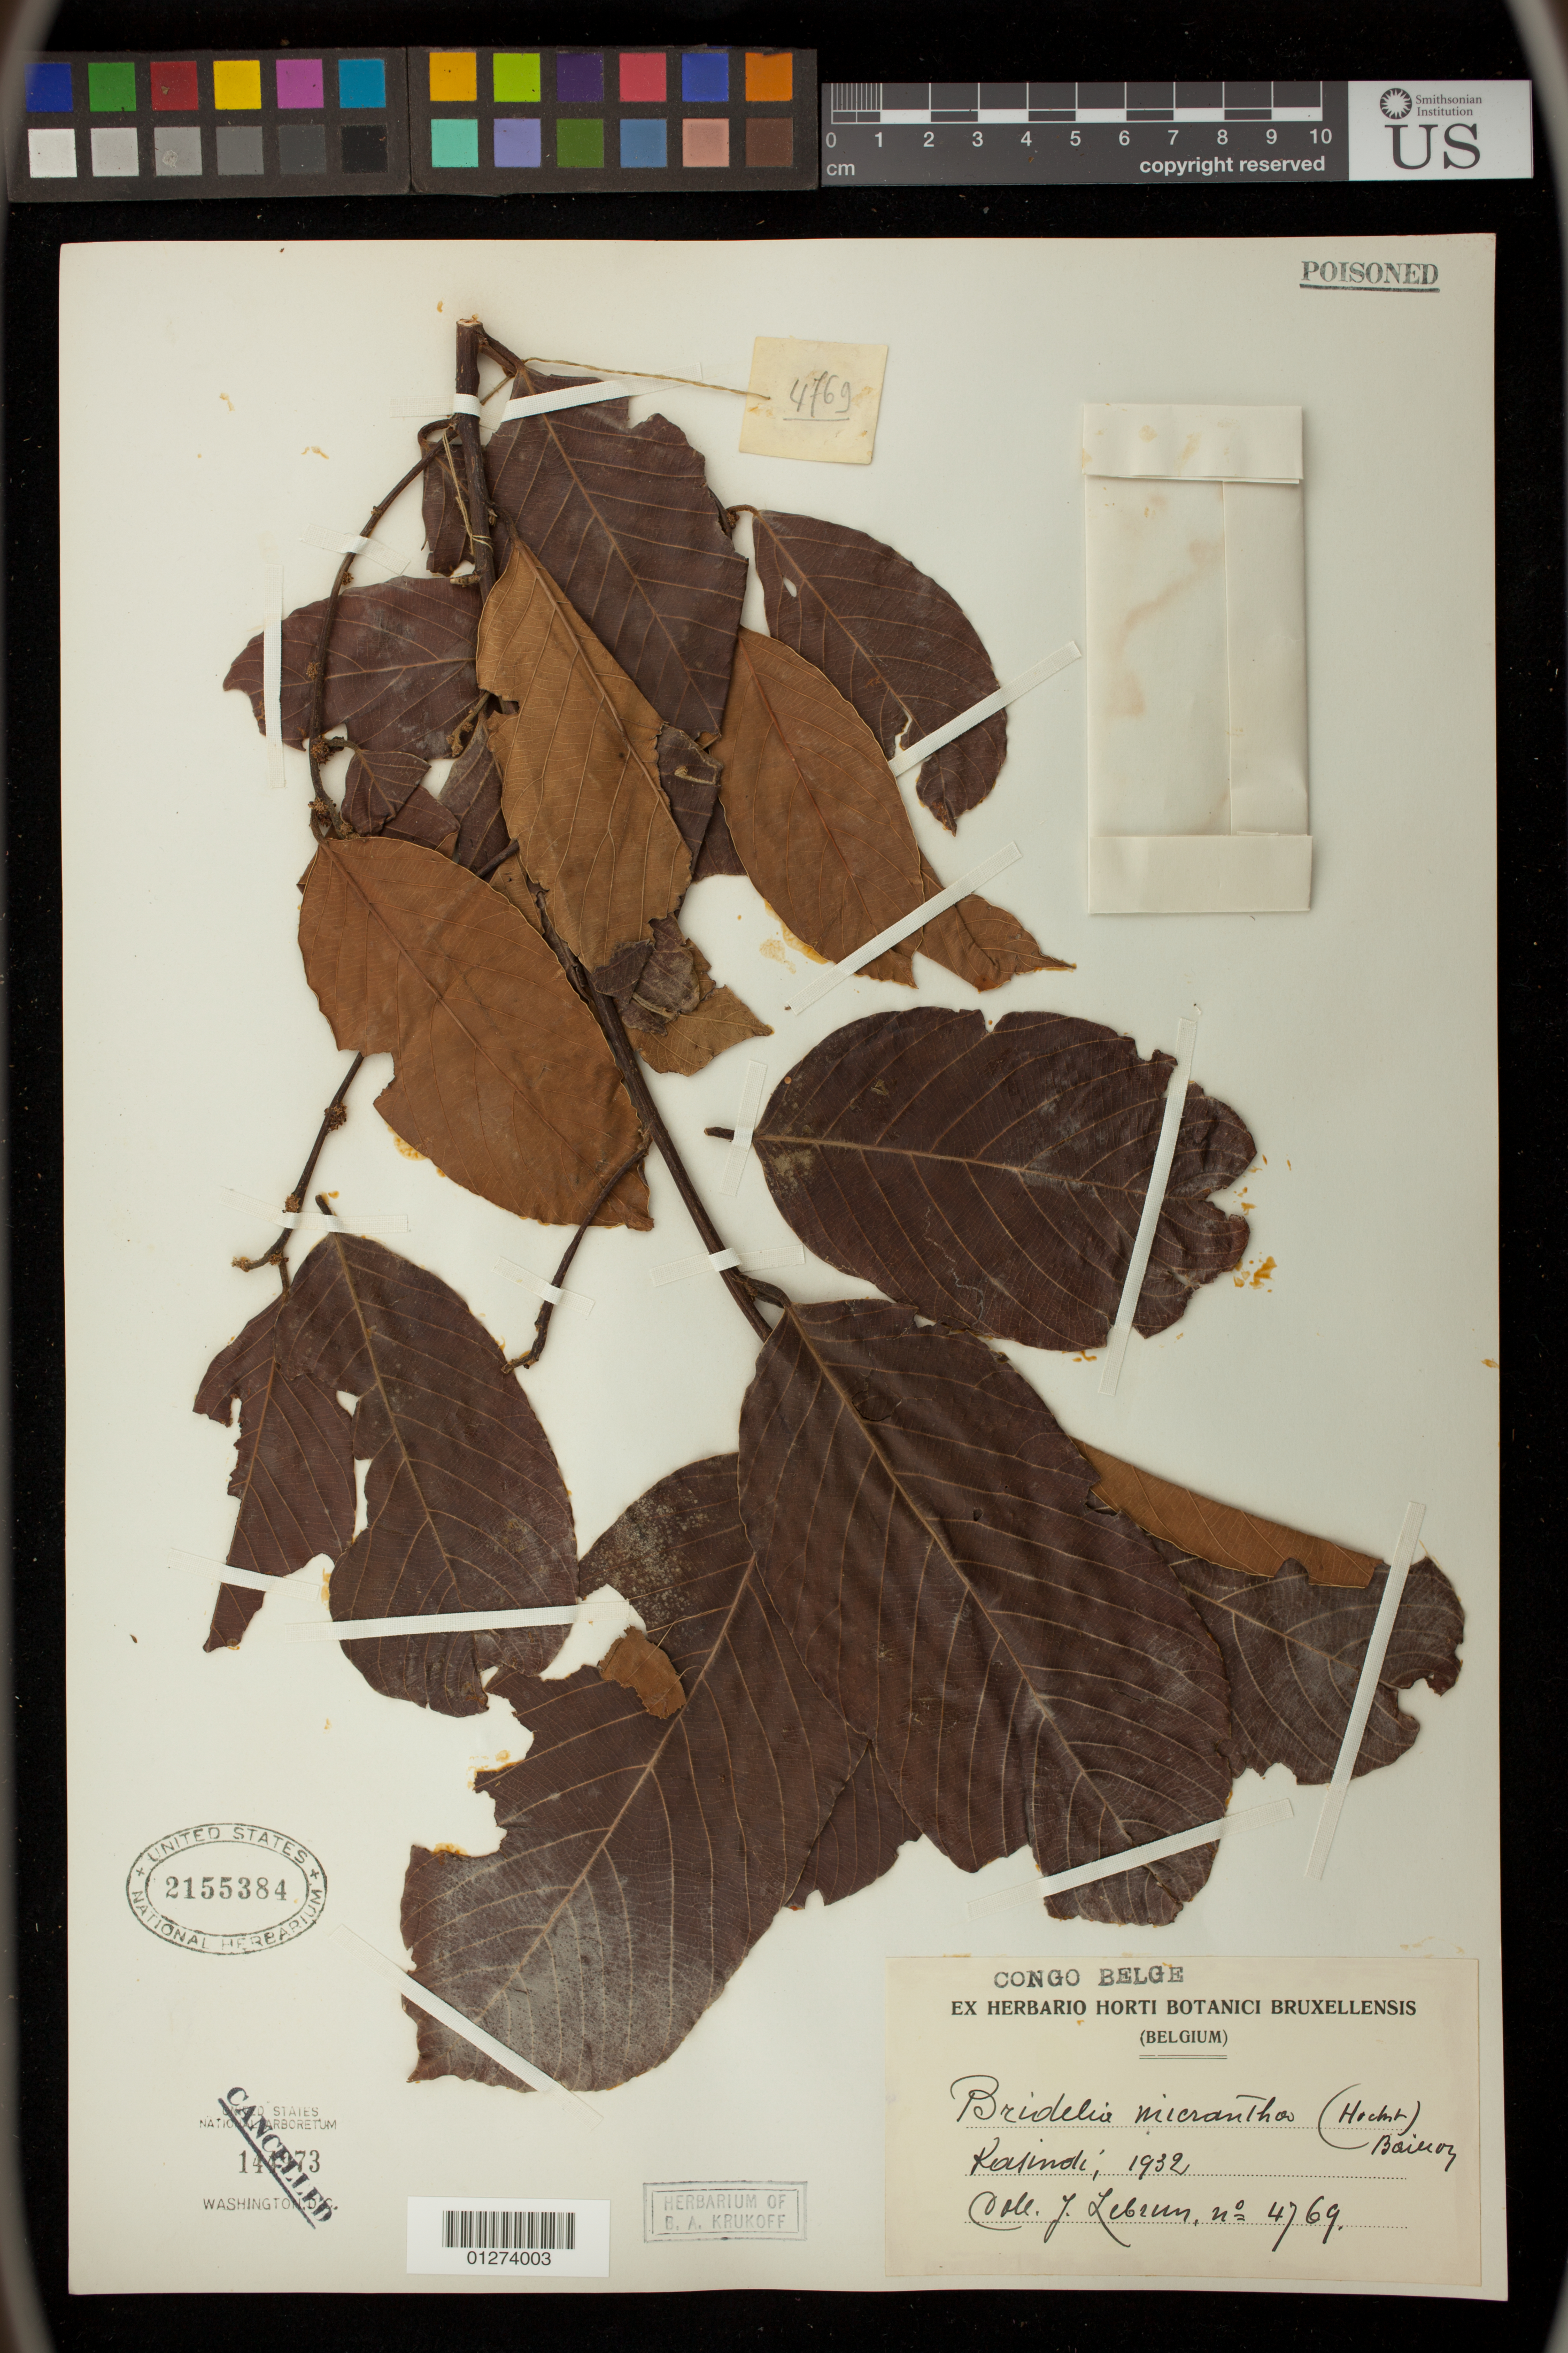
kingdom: Plantae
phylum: Tracheophyta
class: Magnoliopsida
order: Malpighiales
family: Phyllanthaceae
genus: Bridelia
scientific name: Bridelia micrantha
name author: (Hochst.) Baill.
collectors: J. A. Lebrun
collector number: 4769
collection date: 1932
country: Congo, Democratic Republic of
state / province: Nord-Kivu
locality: Congo Belge, Kosindi [Kasindi]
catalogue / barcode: US 2155384